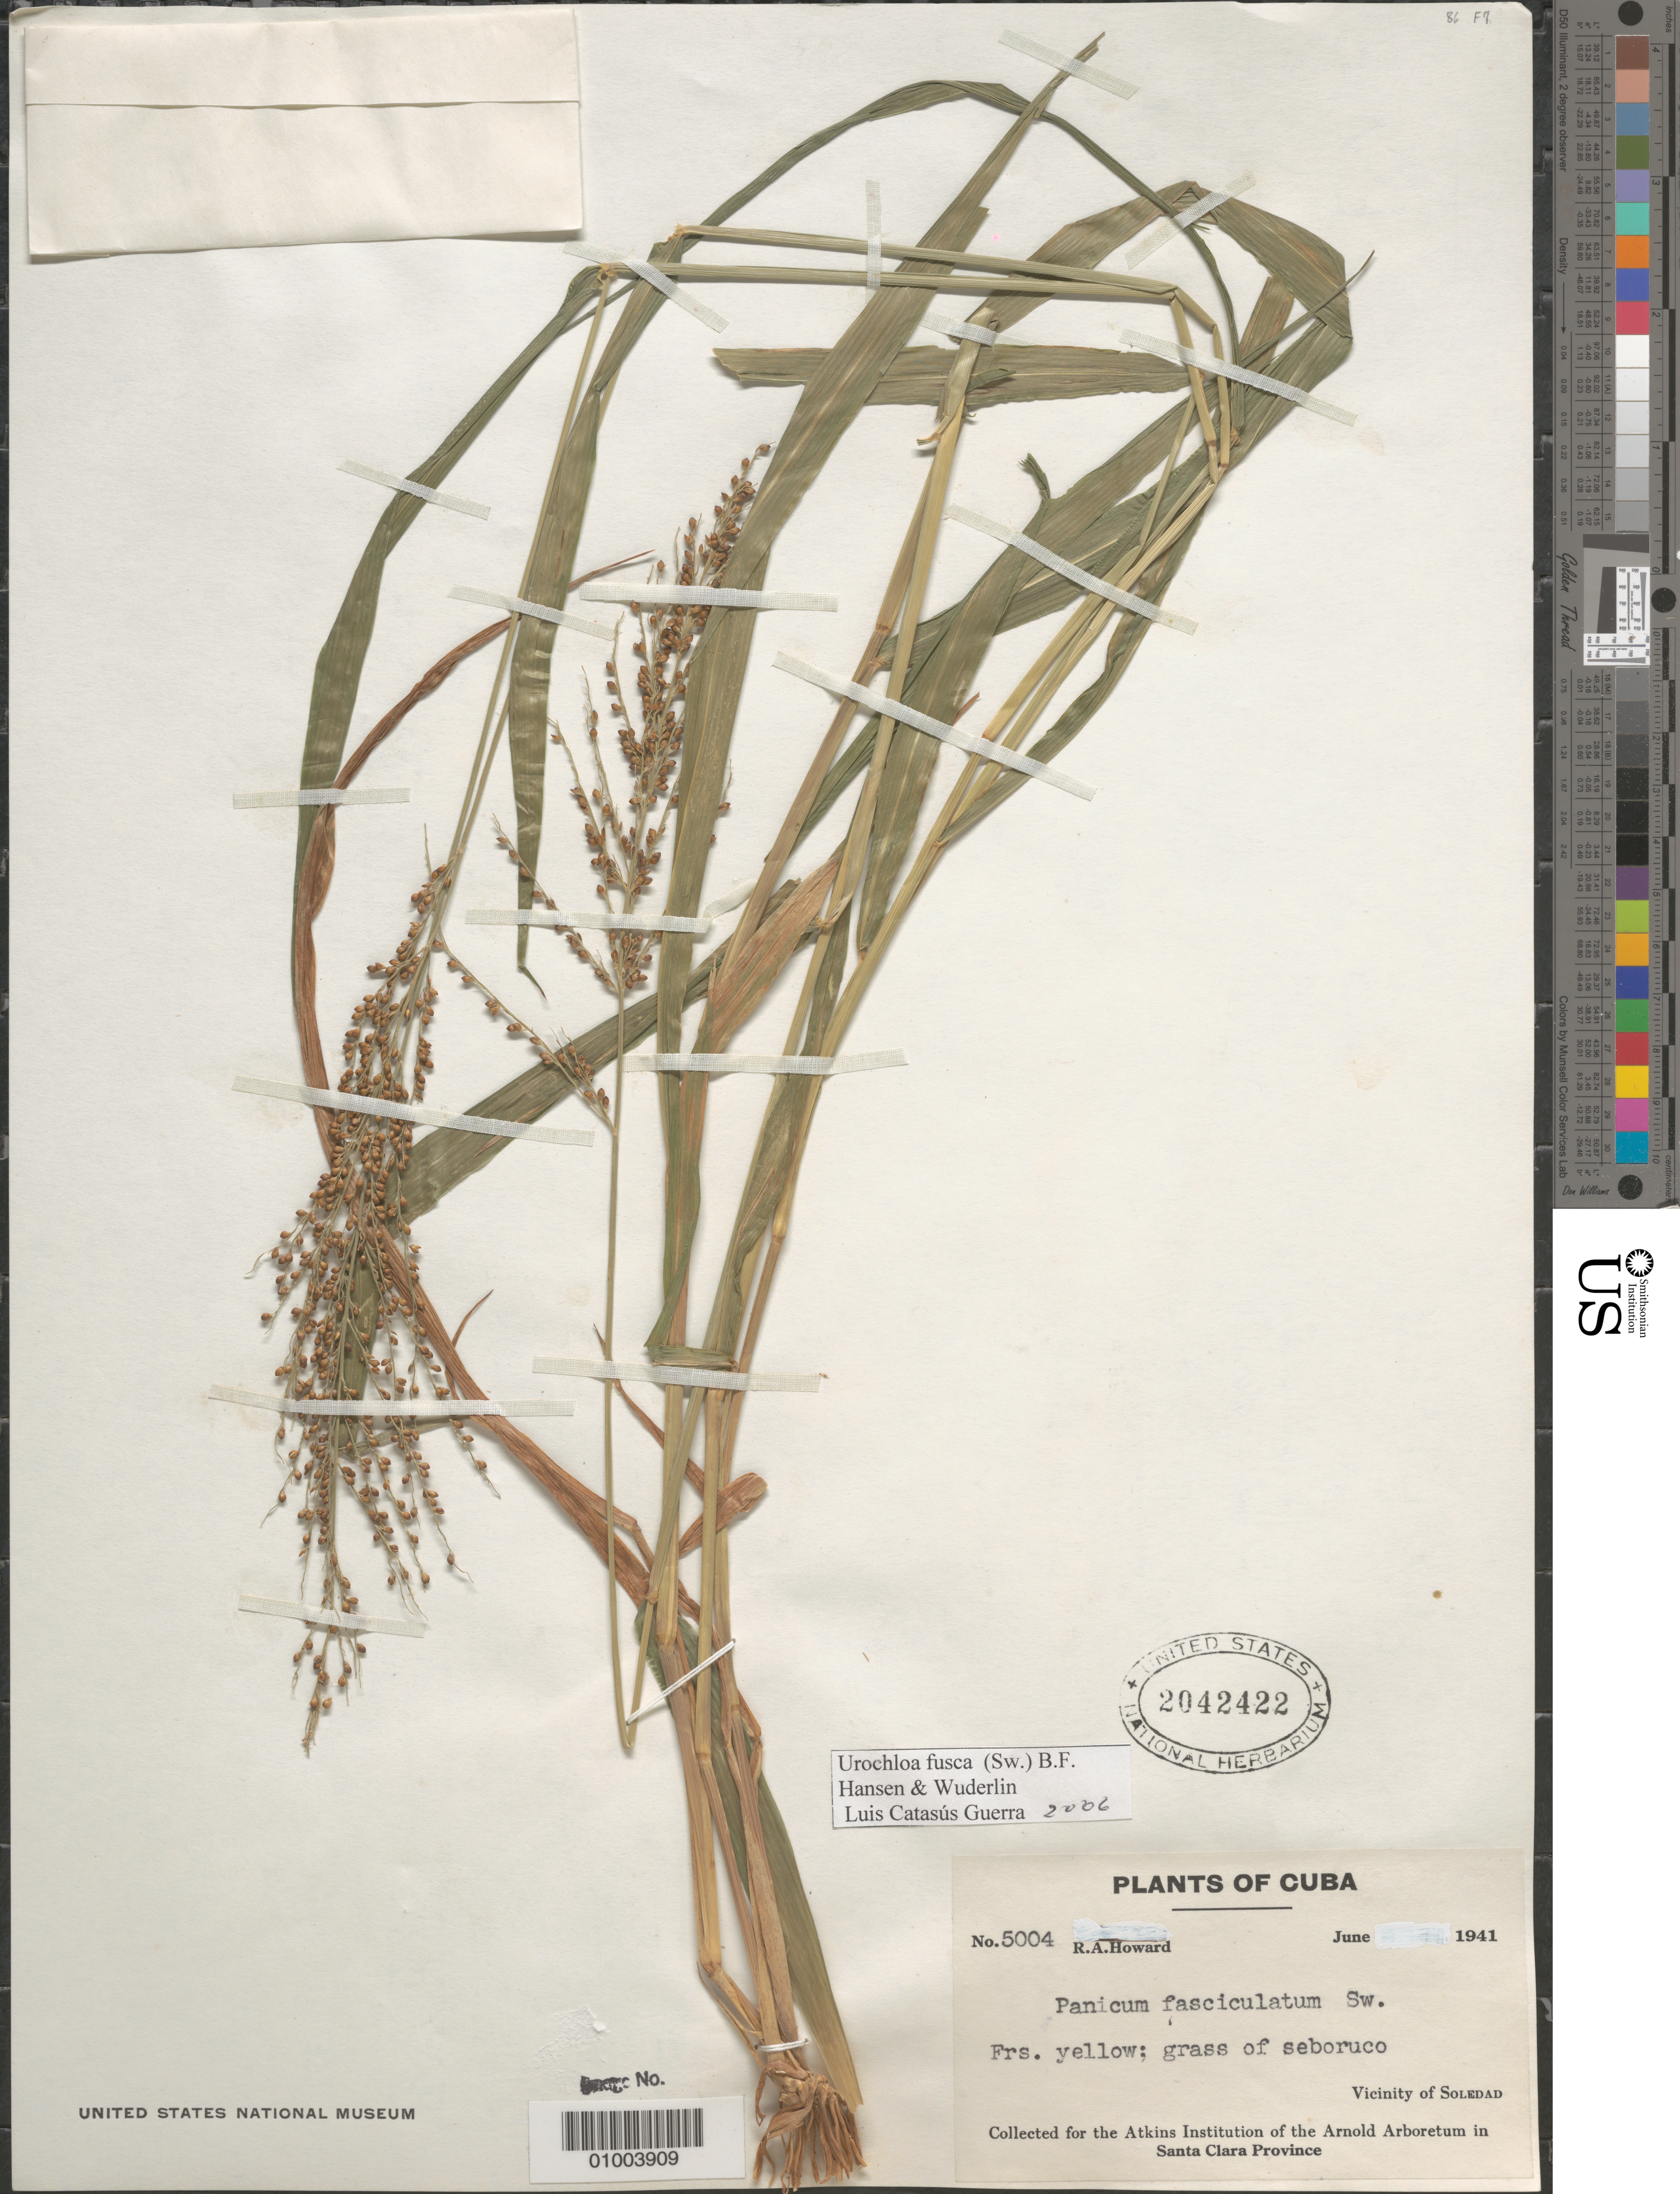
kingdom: Plantae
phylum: Tracheophyta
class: Liliopsida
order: Poales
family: Poaceae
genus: Urochloa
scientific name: Urochloa fusca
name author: (Sw.) B.F. Hansen & Wunderlin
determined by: Catasús Guerra, L. J.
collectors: R. A. Howard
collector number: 5004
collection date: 1941-06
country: Cuba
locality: Vicinity of Soledad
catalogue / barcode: US 2042422